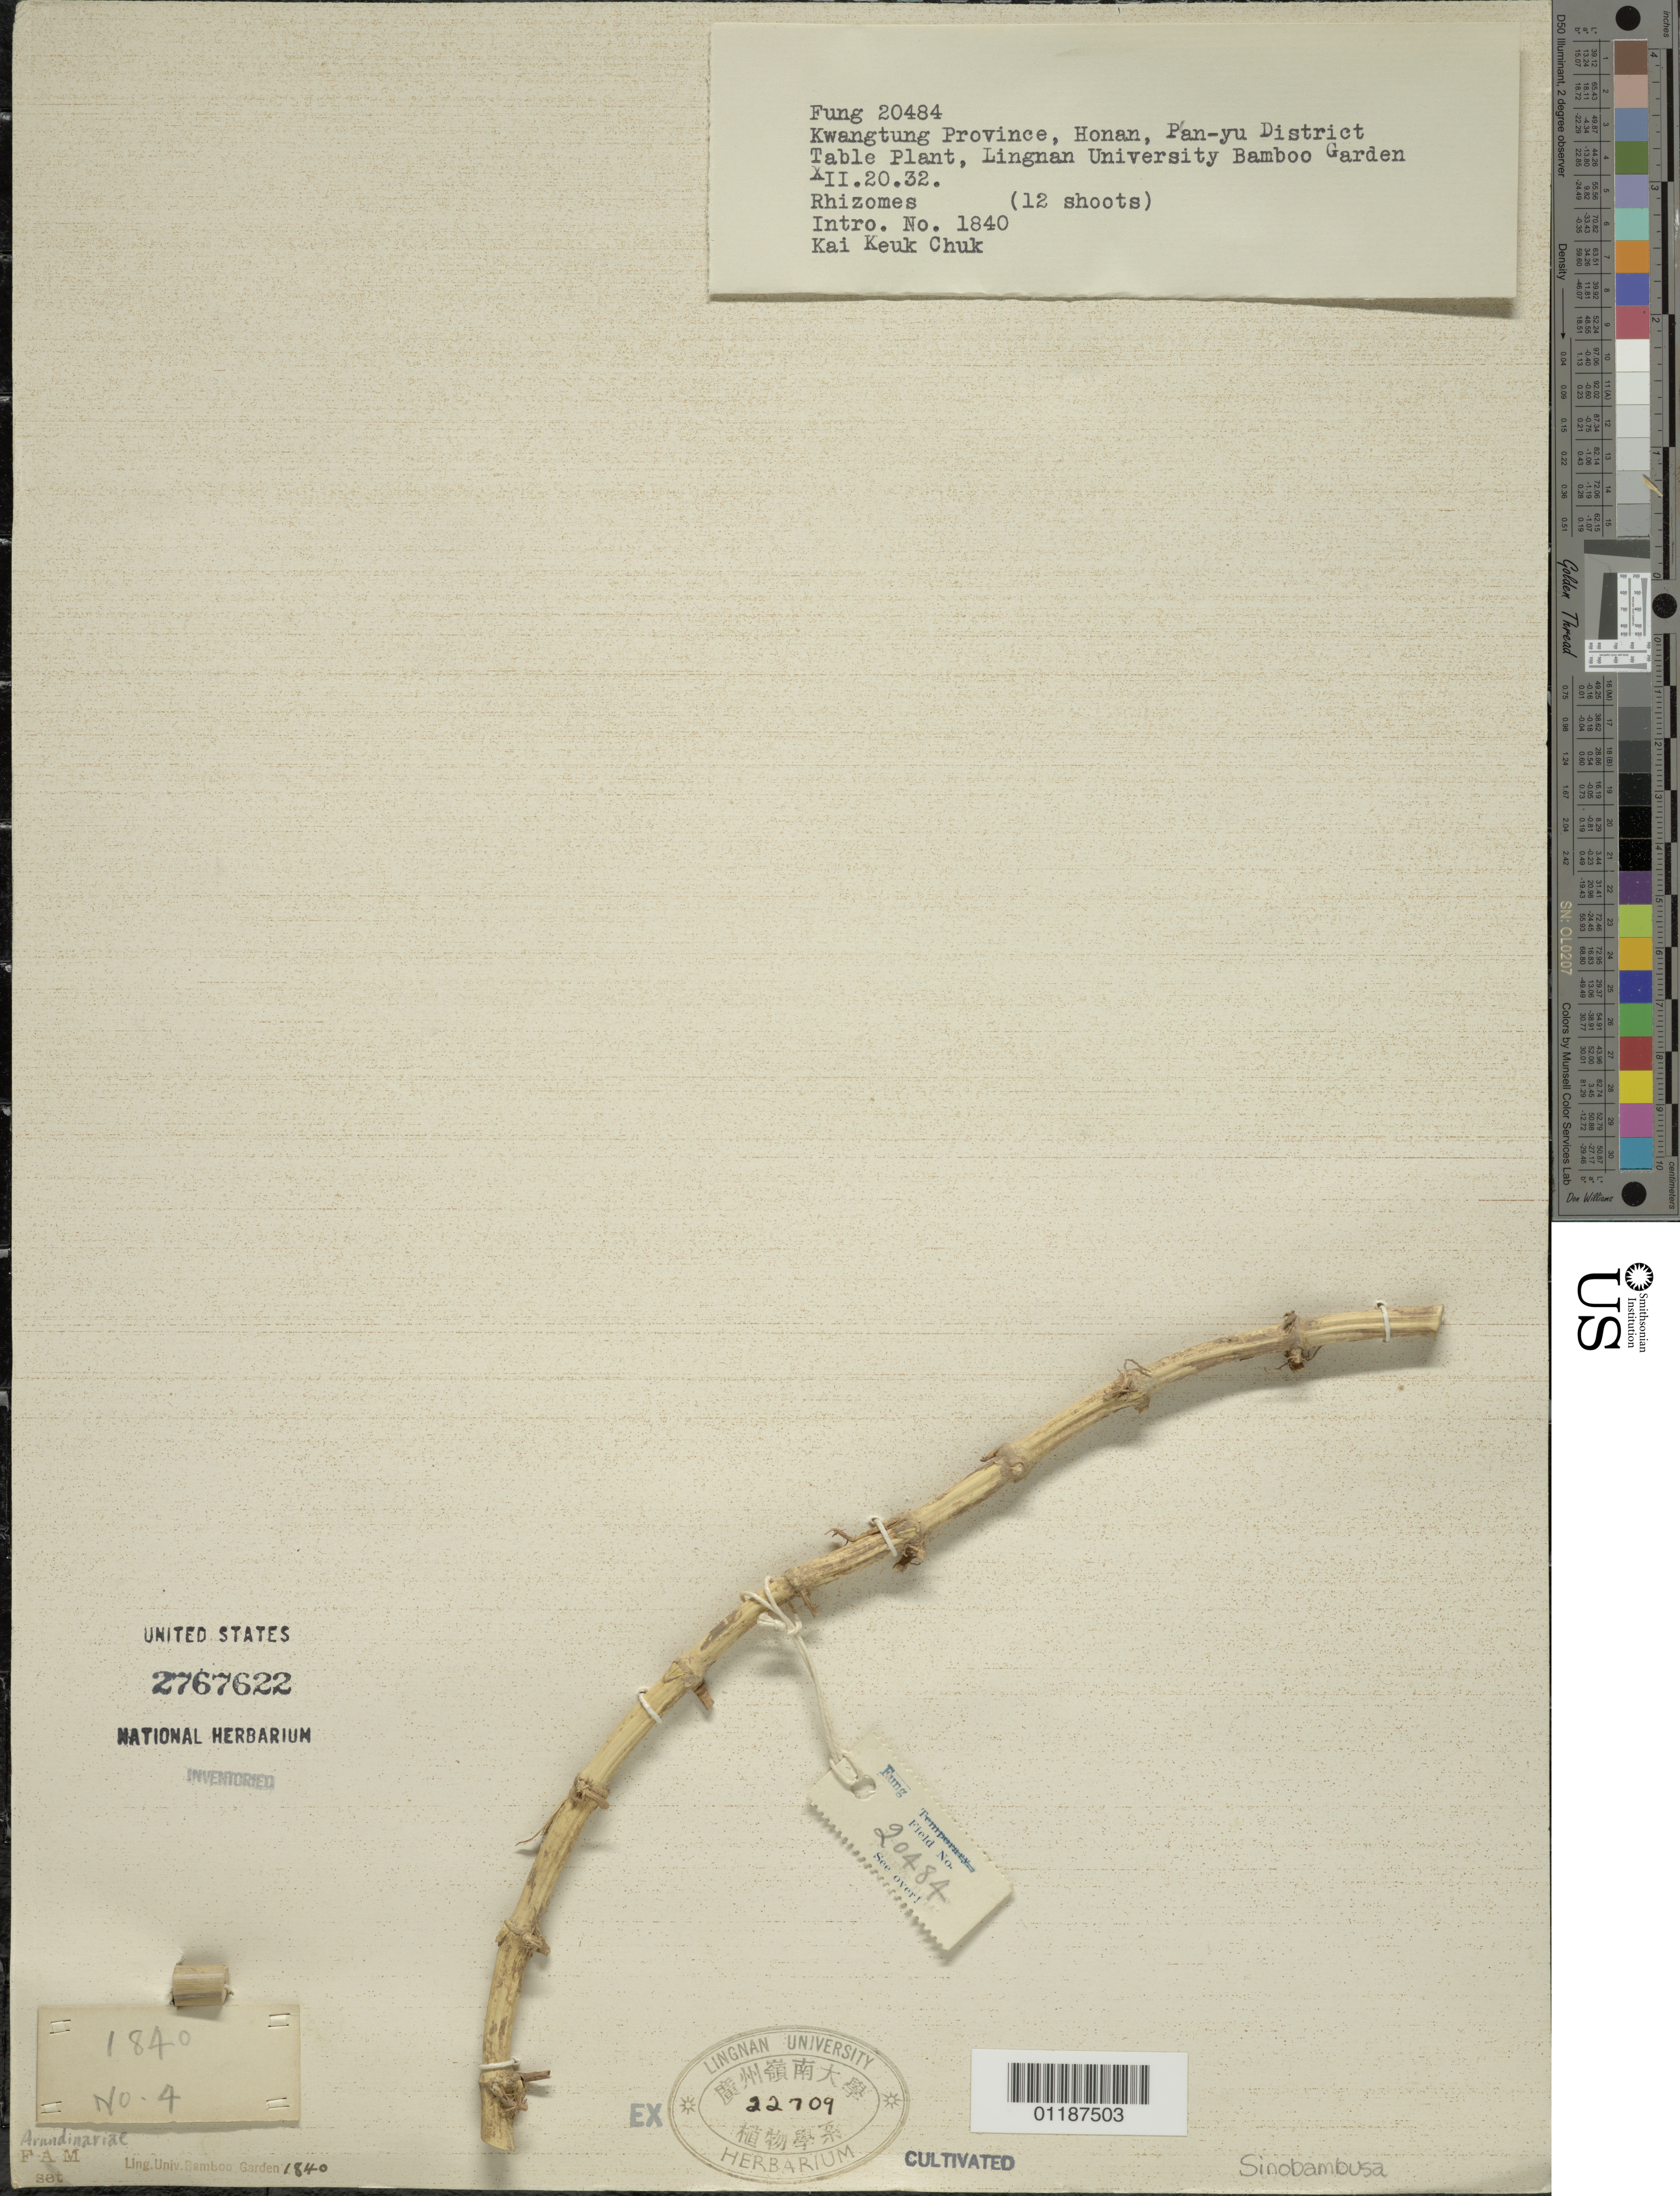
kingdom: Plantae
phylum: Tracheophyta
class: Liliopsida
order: Poales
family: Poaceae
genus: Sinobambusa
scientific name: Sinobambusa sp.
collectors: H. L. Fung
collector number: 20484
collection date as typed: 20 Dec 1932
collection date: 1932-12-20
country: China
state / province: Guangdong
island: Honam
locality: Lingnan University Bamboo Garden, Honan, Pan-yu District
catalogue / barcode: US 2767622